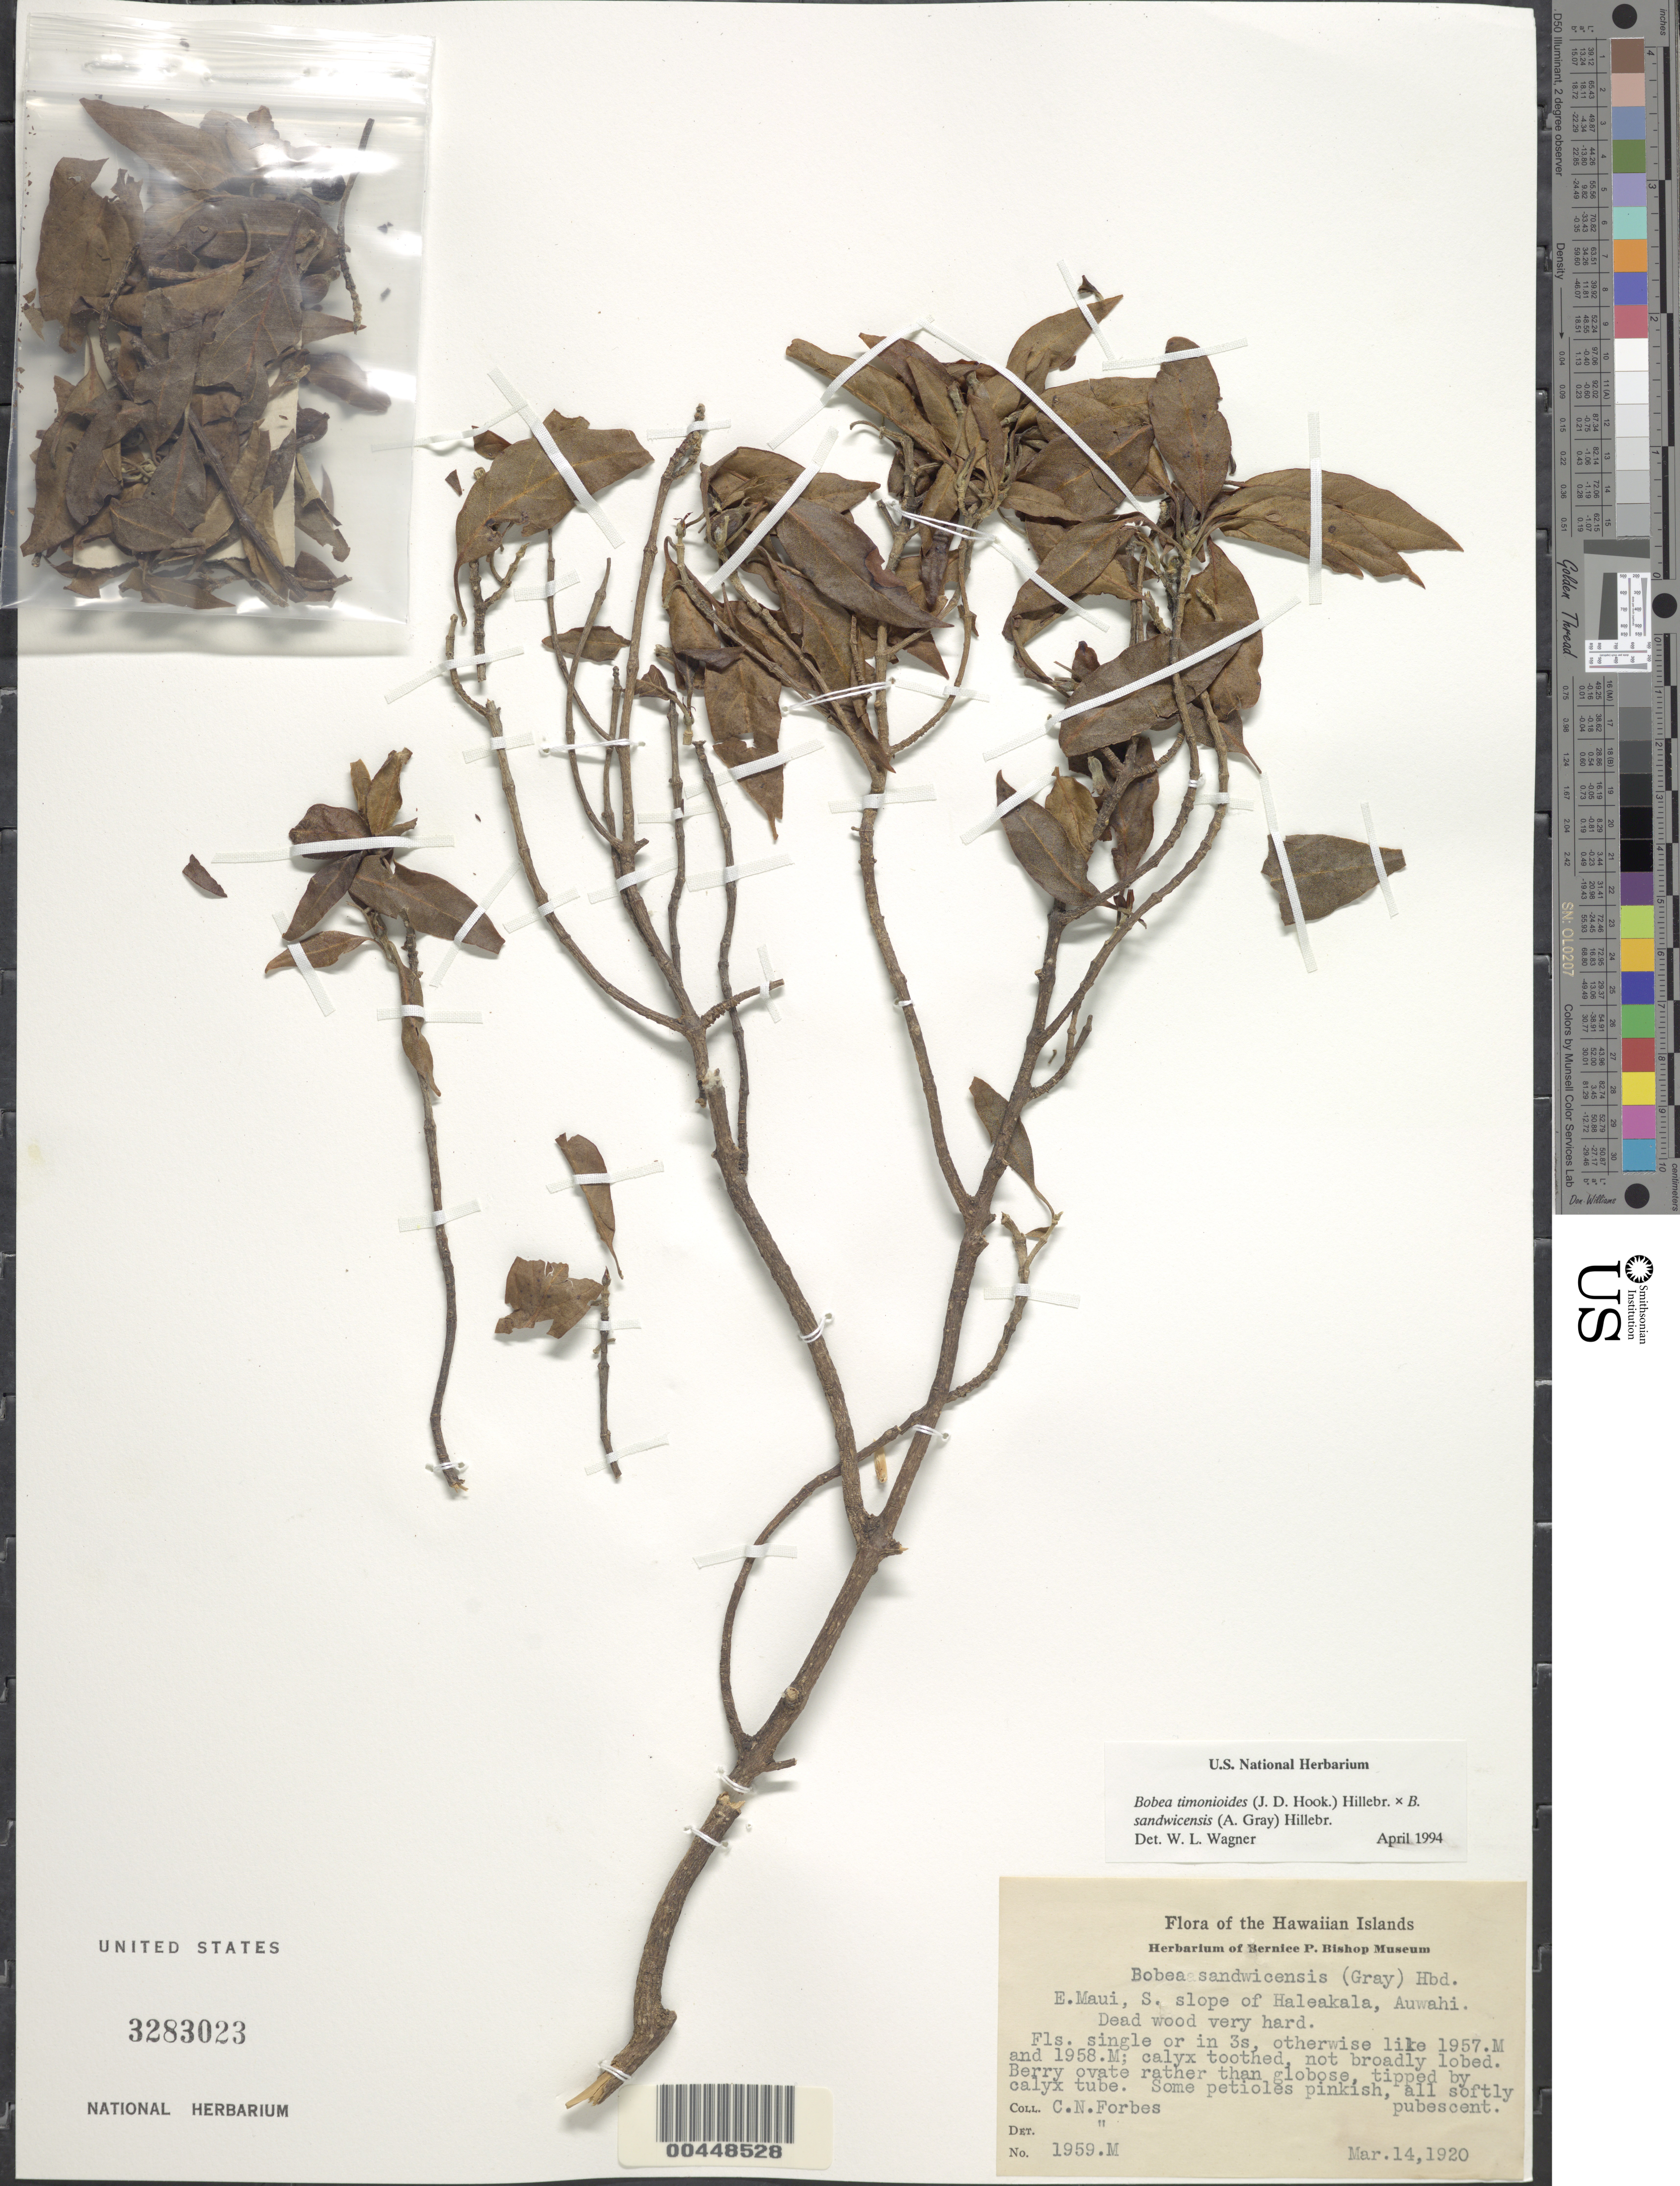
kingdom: Plantae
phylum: Tracheophyta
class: Magnoliopsida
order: Gentianales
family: Rubiaceae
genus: Bobea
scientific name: Bobea timonioides x B. sandwicensis (A. Gray) Hillebr.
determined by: Wagner, W. L., (BOT), Smithsonian Institution - National Museum of Natural History (UNITED STATES)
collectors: C. N. Forbes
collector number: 1959.M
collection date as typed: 14 Mar 1920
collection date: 1920-03-14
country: United States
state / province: Hawaii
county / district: Maui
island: Maui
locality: East Maui, S slope of Haleakala, Auwahi.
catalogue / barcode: US 3283023